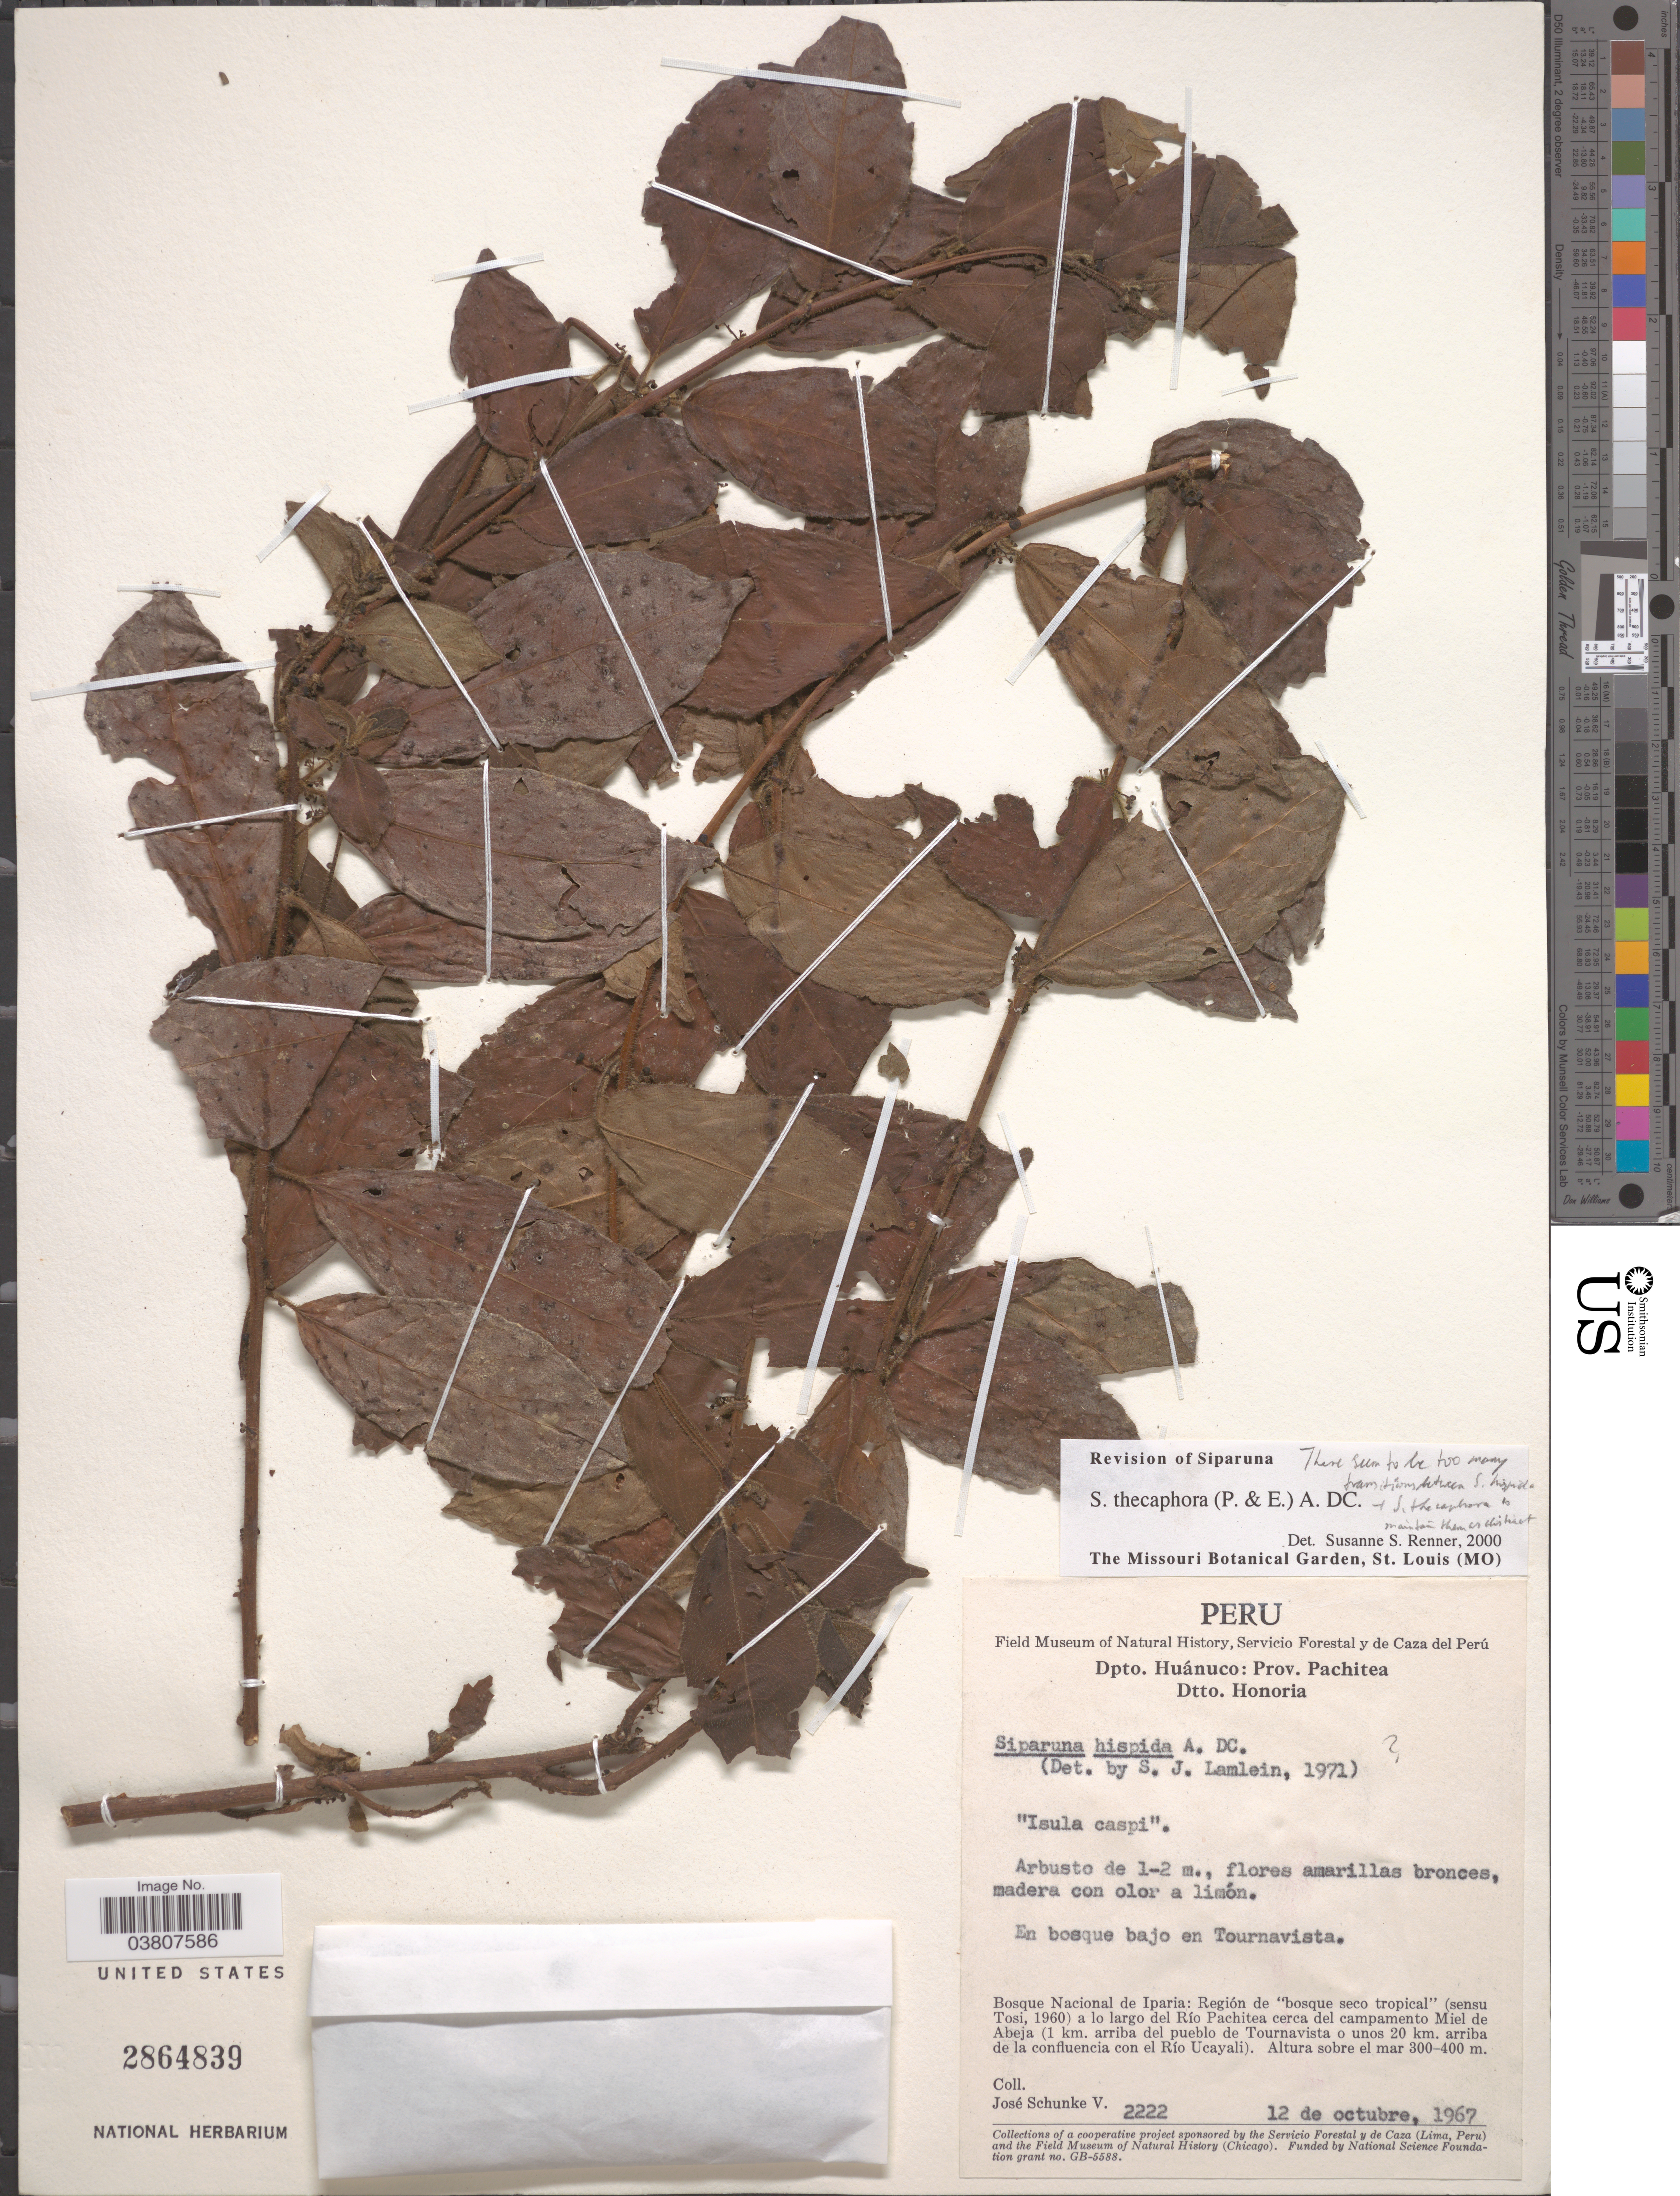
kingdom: Plantae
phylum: Tracheophyta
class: Magnoliopsida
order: Laurales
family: Siparunaceae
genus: Siparuna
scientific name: Siparuna thecaphora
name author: (Poepp. & Endl.) A. DC.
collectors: J. Schunke Vigo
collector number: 2222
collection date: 1967-10-12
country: Peru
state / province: Huánuco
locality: Dpto. Huánuco: Prov. Pachitea. Dtto. Honoria. En bosque bajo en Tournavista. Bosque Nacional de Iparia: Región de "bosque seco tropical" (sensu Tosi, 1960) a lo largo del Río Pachitea cerca del campamento Miel de Abeja (1 km. arriba del pueblo de Tournavista o unos 20 km. arriba de la confluencia con el Río Ucayali).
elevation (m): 300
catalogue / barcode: US 2864839